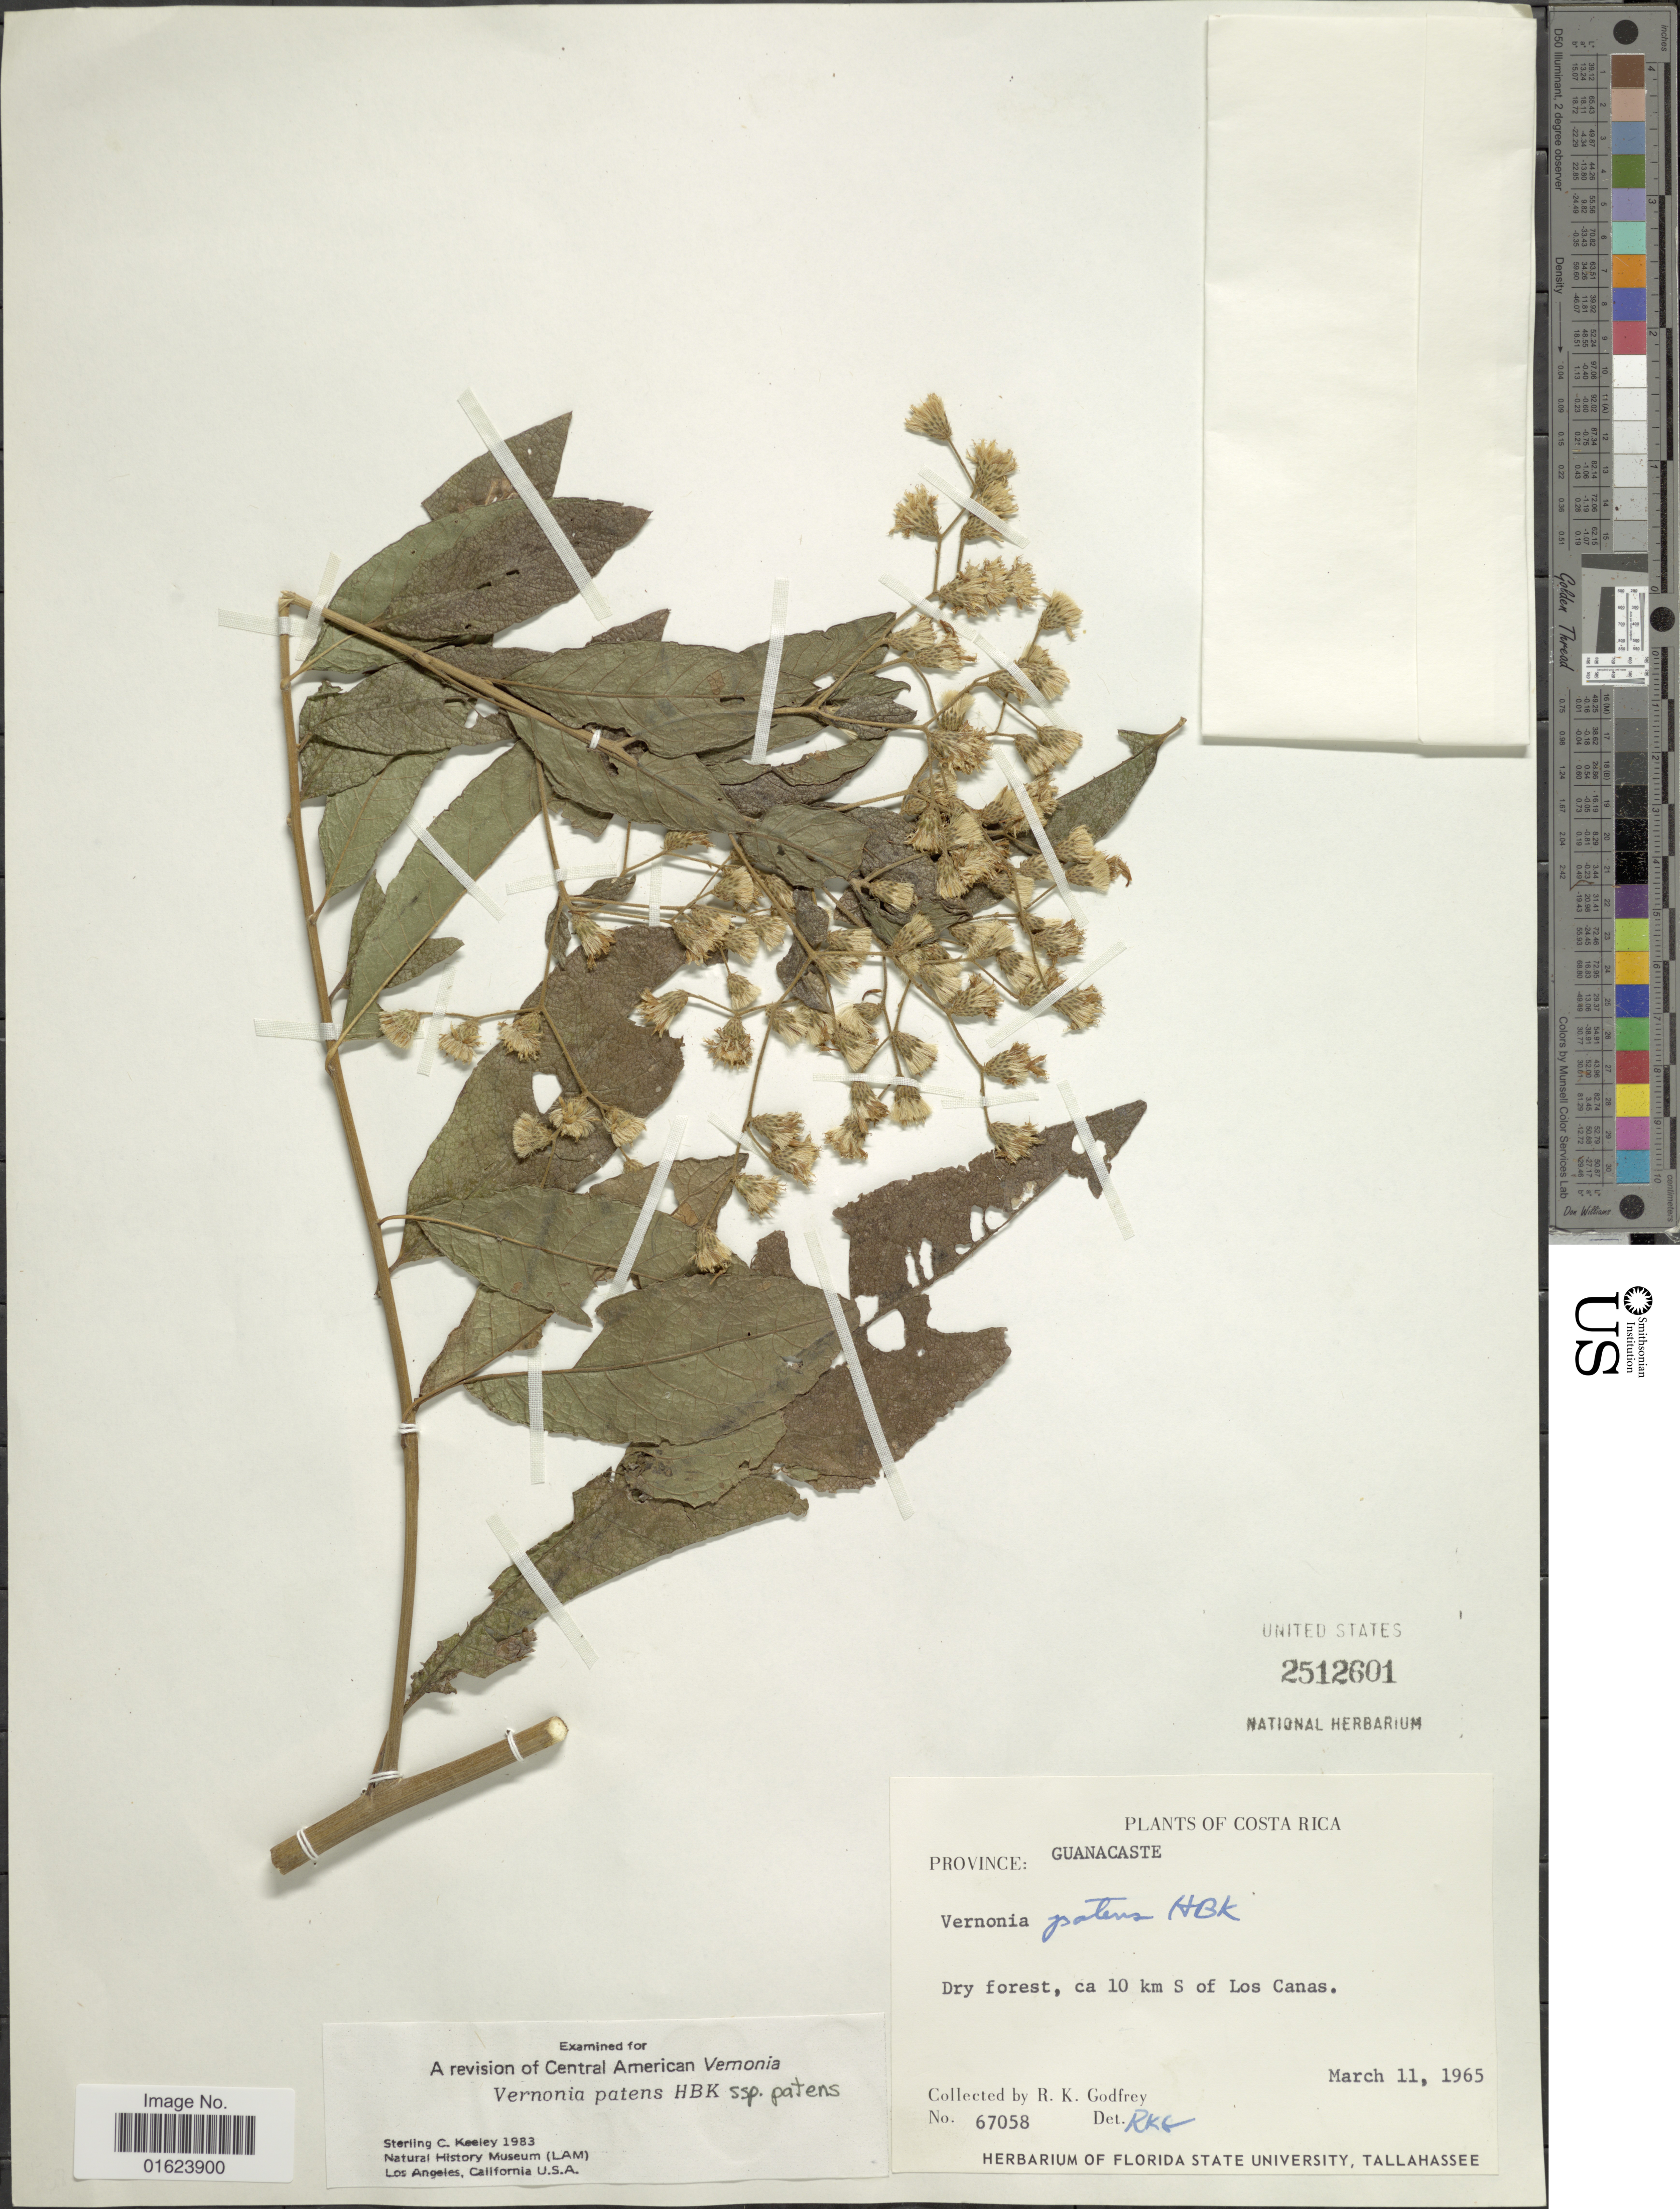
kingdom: Plantae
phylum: Tracheophyta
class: Magnoliopsida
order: Asterales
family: Asteraceae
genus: Vernonanthura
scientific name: Vernonanthura patens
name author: (Kunth) H. Rob.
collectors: R. K. Godfrey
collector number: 67058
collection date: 1965-03-11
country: Costa Rica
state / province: Guanacaste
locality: Costa Rica, ca. 10 km S of Los Canas. Province: Guanacaste.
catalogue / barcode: US 2512601